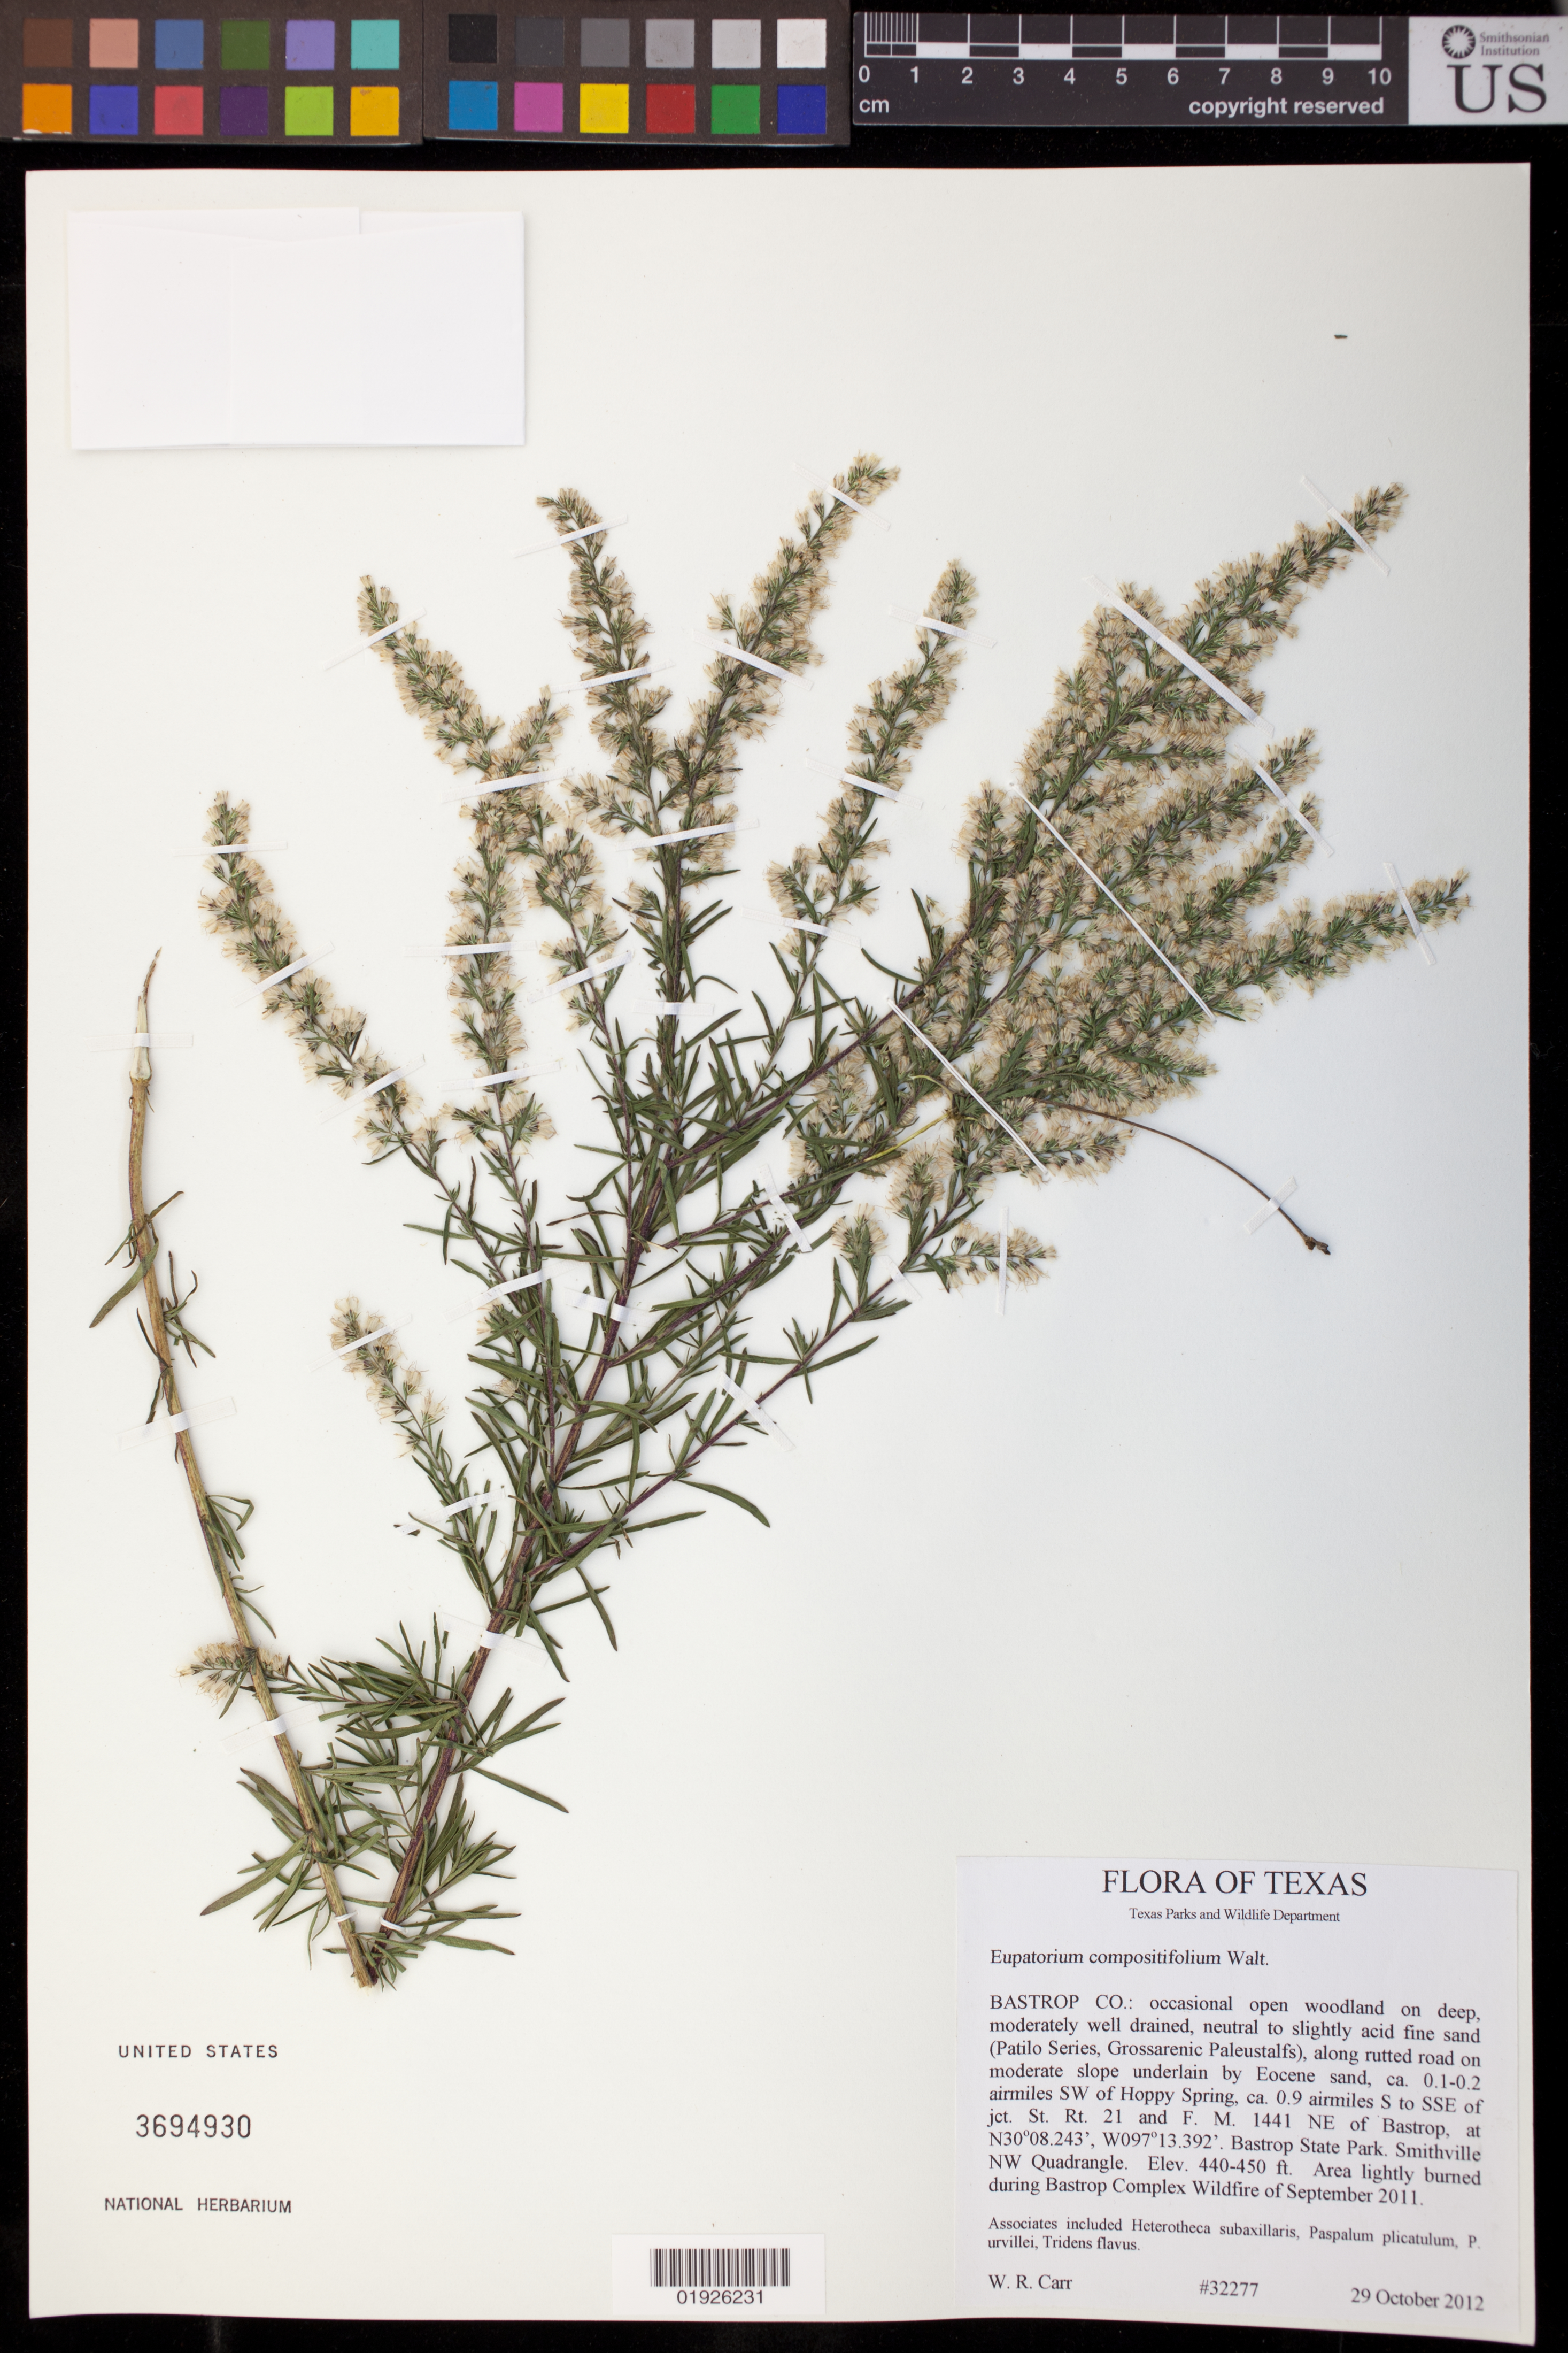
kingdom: Plantae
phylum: Tracheophyta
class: Magnoliopsida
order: Asterales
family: Asteraceae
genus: Eupatorium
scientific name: Eupatorium compositifolium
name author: Walter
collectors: W. Carr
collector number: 32277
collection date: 2012-10-29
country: United States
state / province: Texas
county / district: Bastrop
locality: Ca. 0.1 - 0.2 airmiles SW of Hoppy Springs, ca. 0.9 airmiles S to SSE of jct. St. Rt. 21 and F.M. 1441 NE of Bastrop, Bastrop State Park. Smithville NW Quadrangle.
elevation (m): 134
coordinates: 30 08.243 N, 097 13.392 W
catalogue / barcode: US 3694930